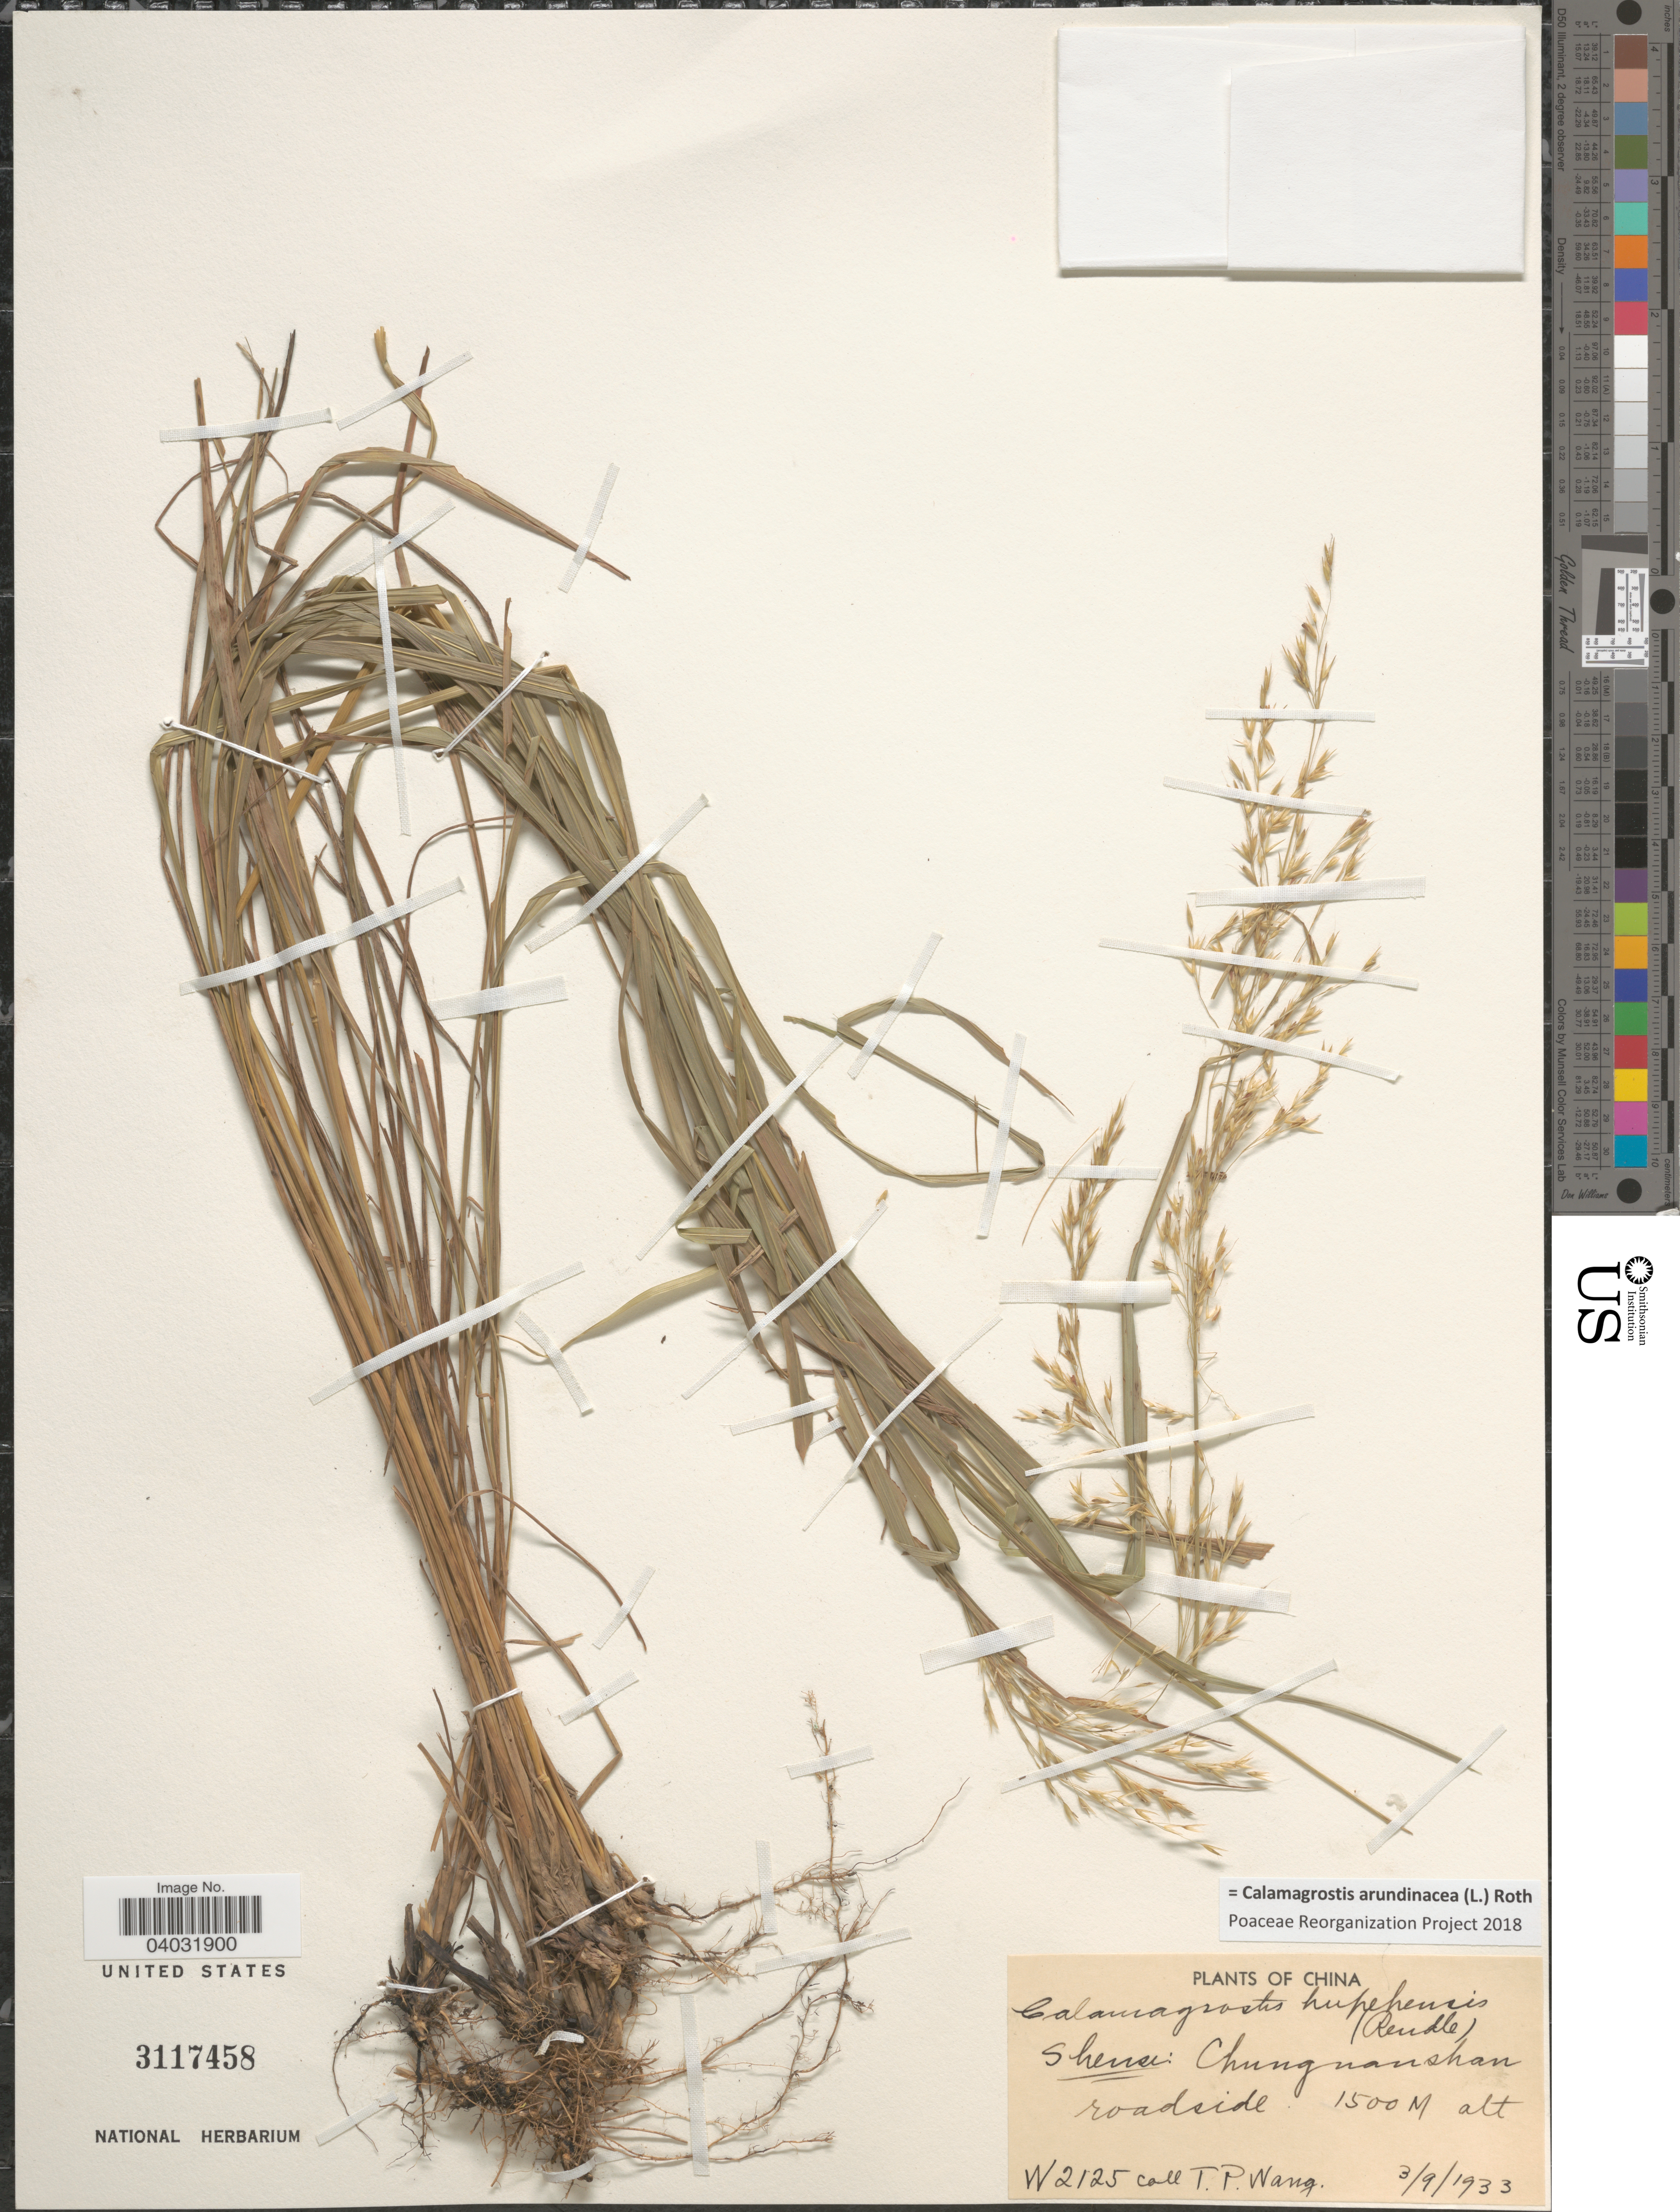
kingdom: Plantae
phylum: Tracheophyta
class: Liliopsida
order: Poales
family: Poaceae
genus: Calamagrostis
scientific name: Calamagrostis arundinacea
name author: (L.) Roth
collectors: T. Wang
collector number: W2125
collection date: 1933-09-03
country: China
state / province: Shaanxi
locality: Shensi: Chungnanshan roadside.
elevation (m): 1500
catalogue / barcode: US 3117458